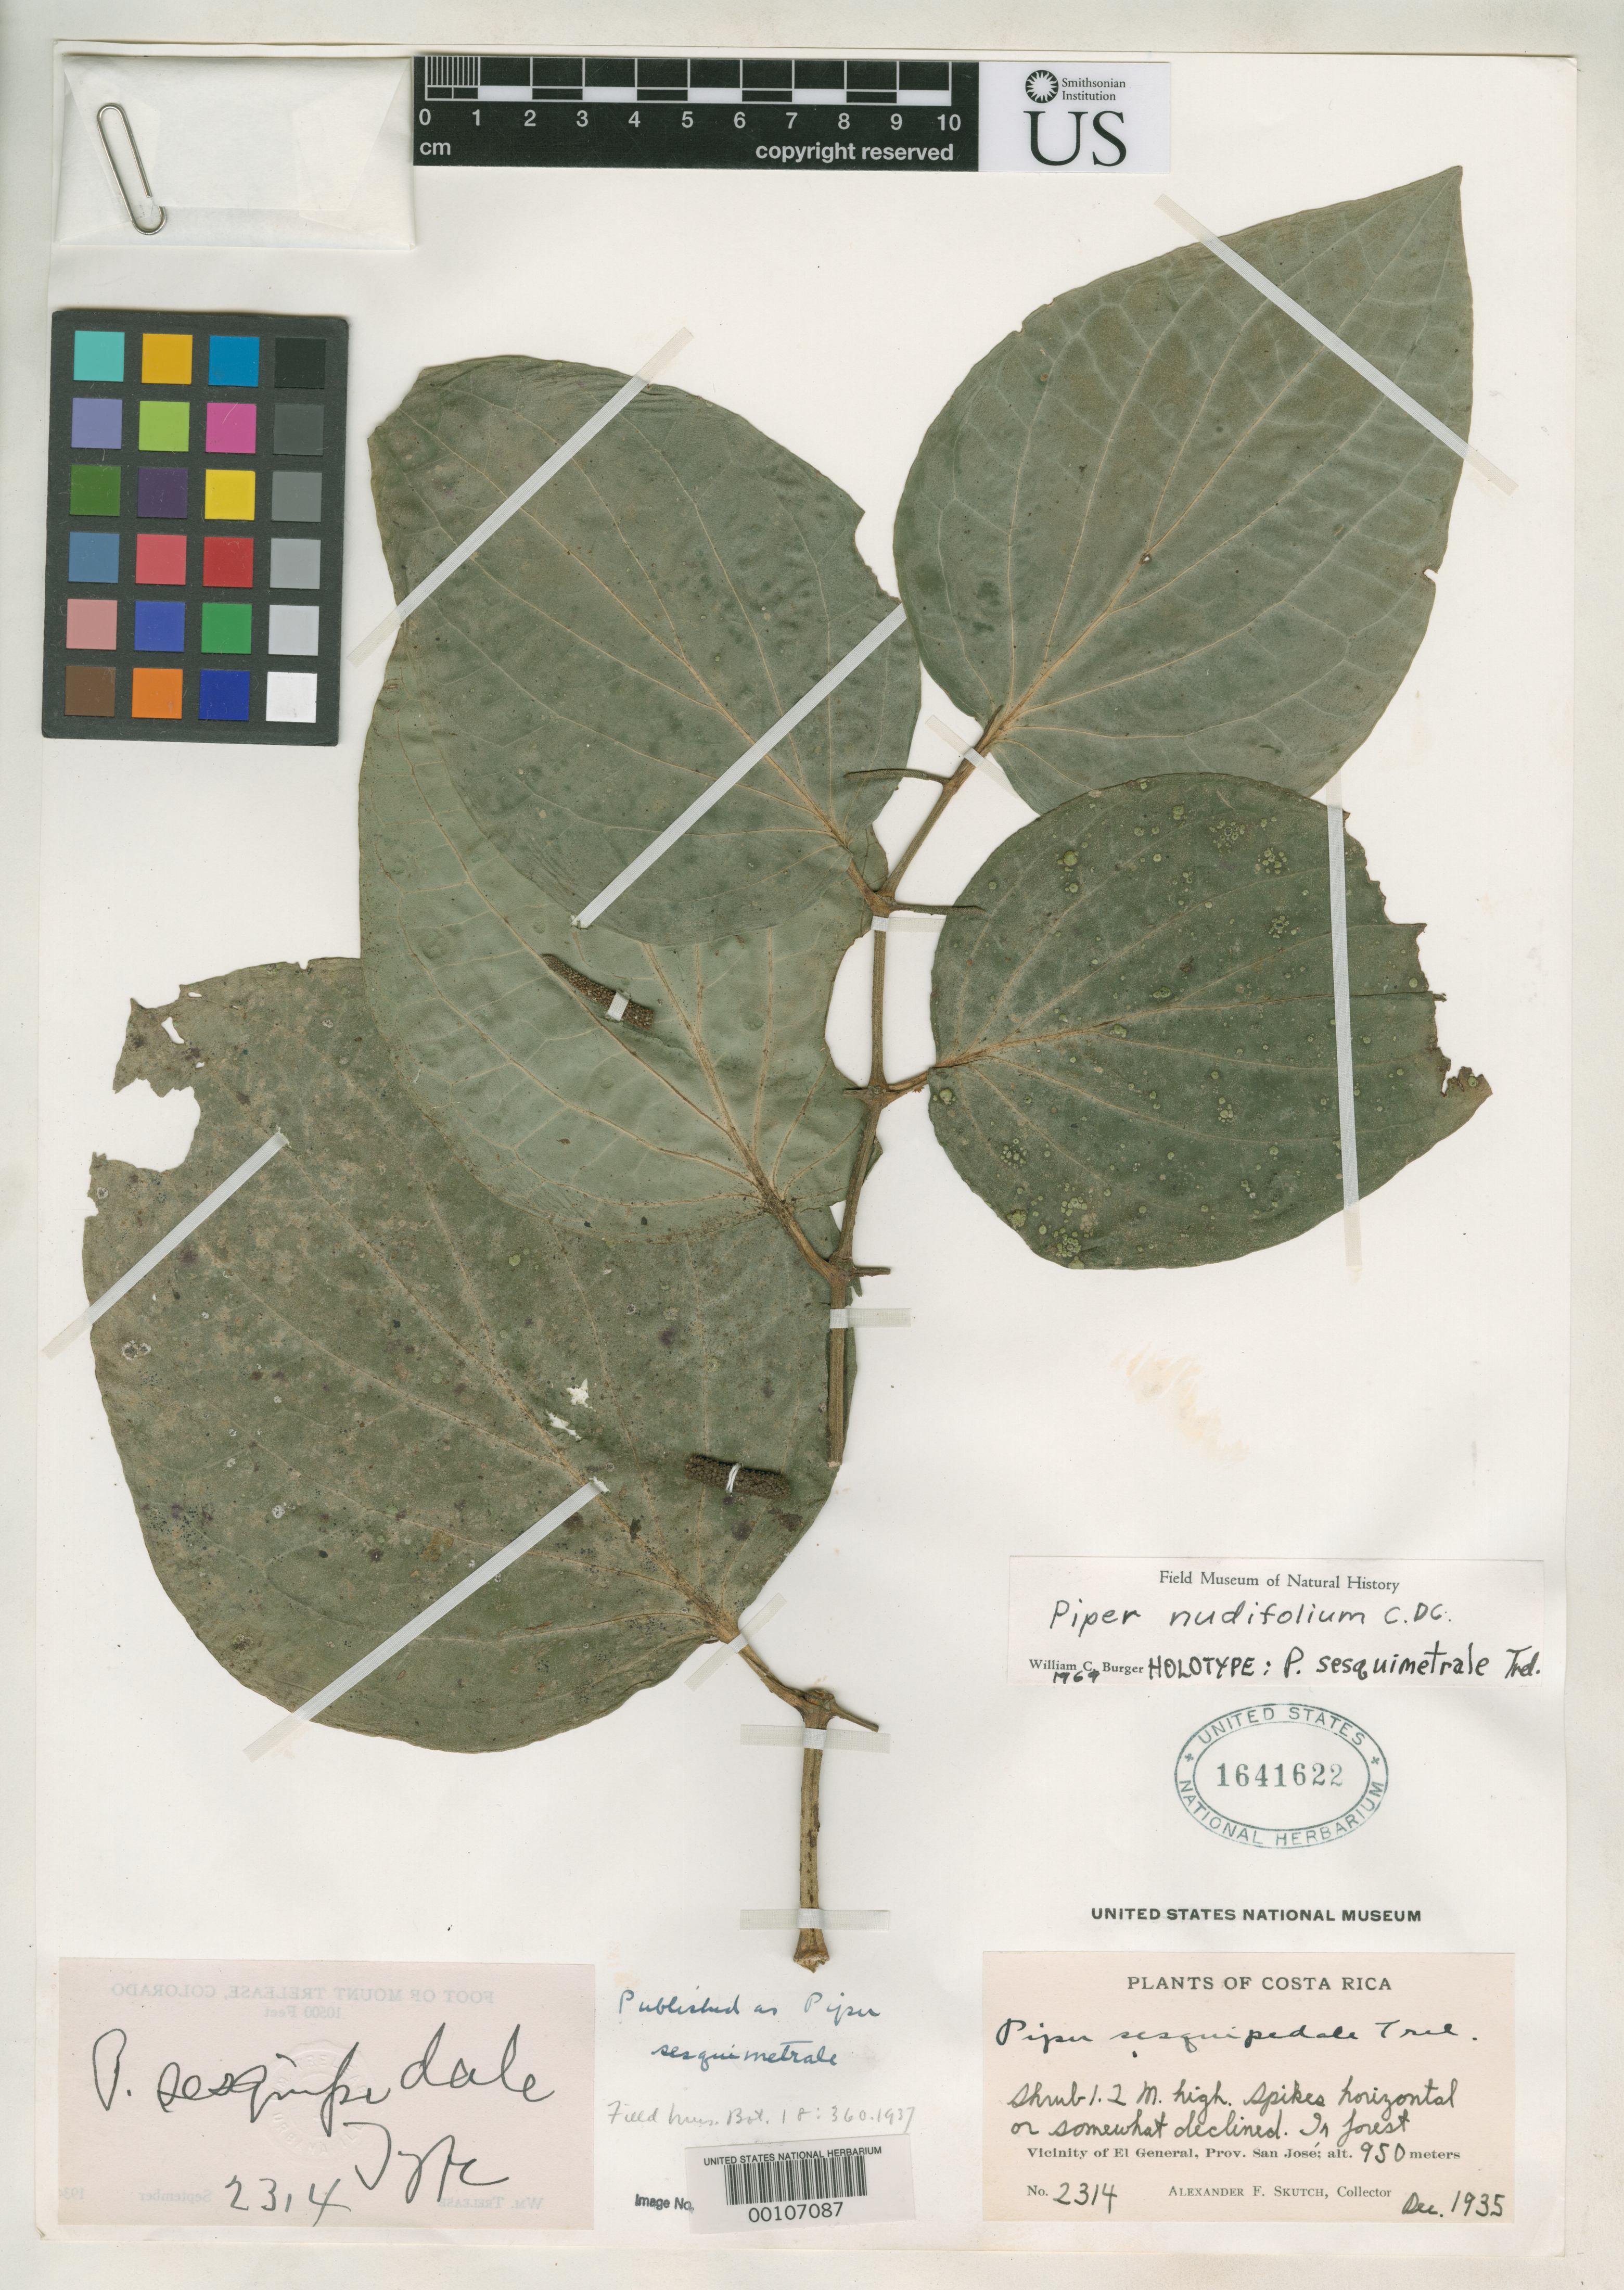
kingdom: Plantae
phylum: Tracheophyta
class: Magnoliopsida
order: Piperales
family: Piperaceae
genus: Piper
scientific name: Piper sesquimetrale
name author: Trel. ex Standl.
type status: Holotype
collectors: A. F. Skutch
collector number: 2314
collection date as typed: Dec 1935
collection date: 1935-12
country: Costa Rica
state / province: San José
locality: Near El General.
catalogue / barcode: US 1641622